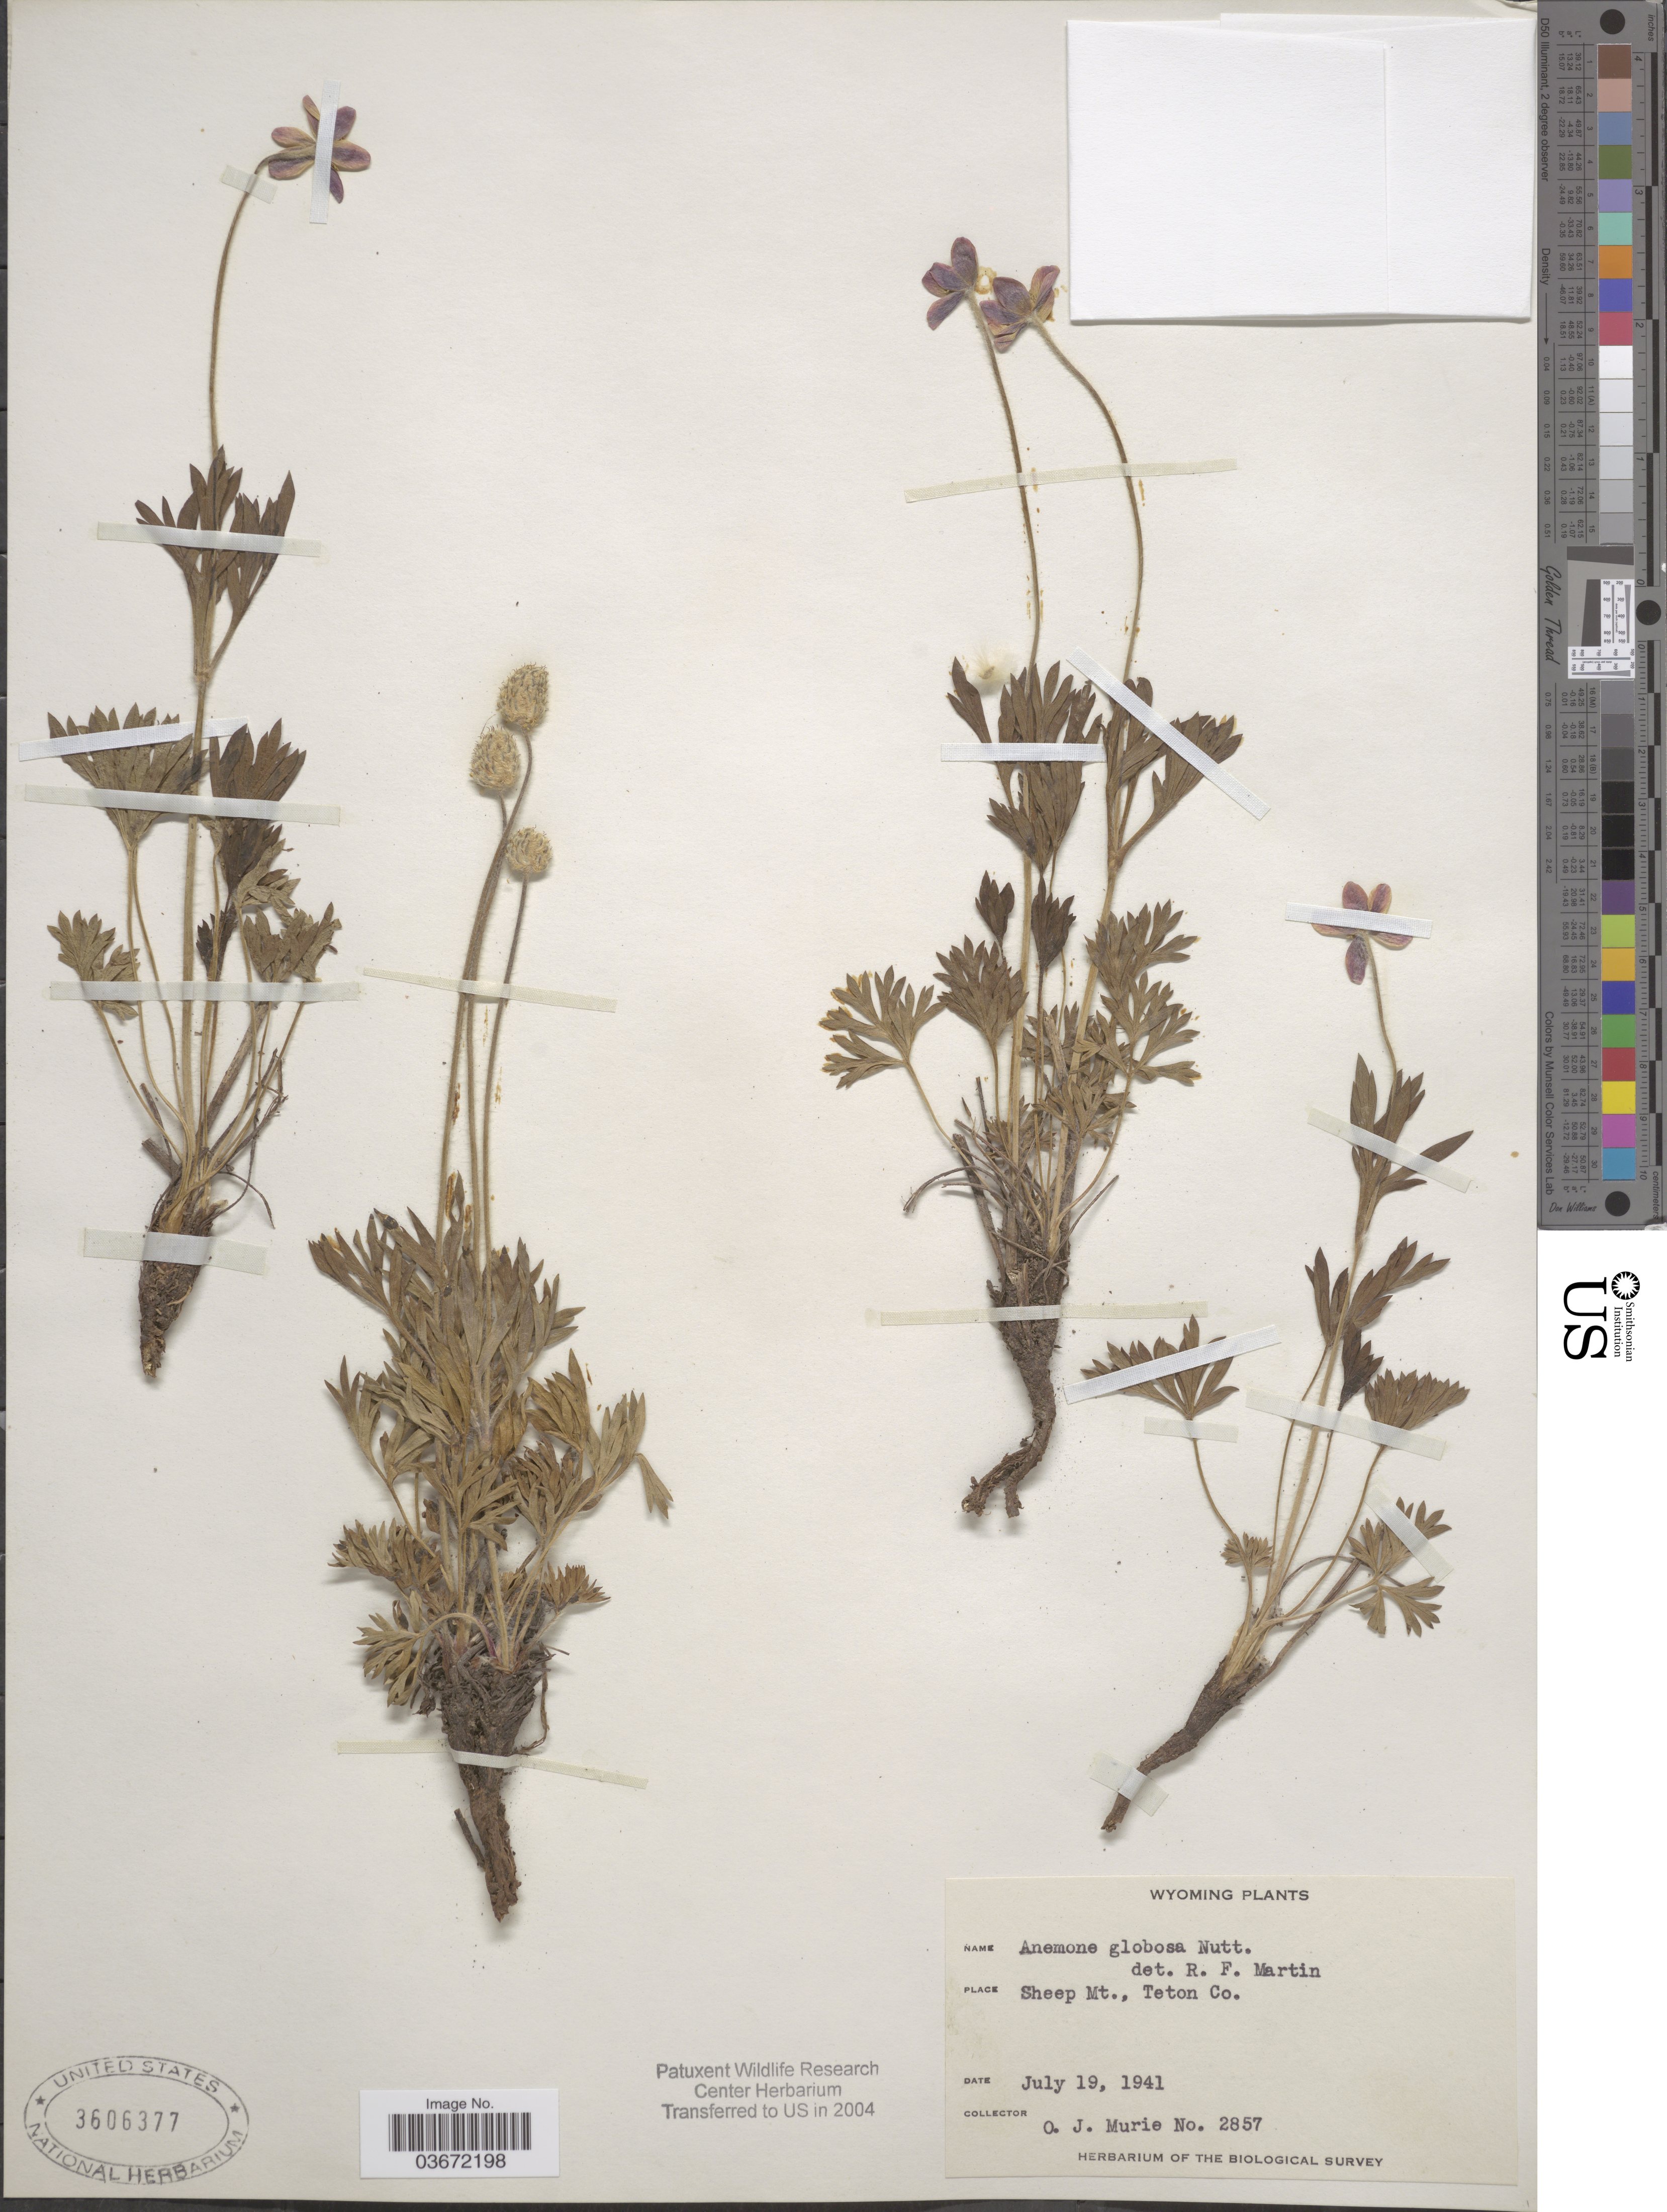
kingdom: Plantae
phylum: Tracheophyta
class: Magnoliopsida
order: Ranunculales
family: Ranunculaceae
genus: Anemone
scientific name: Anemone globosa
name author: (Torr. & A. Gray) Nutt. ex A. Heller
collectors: O. Murie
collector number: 2857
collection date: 1941-07-19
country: United States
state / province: Wyoming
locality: Sheep Mt., Teton Co.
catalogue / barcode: US 3606377